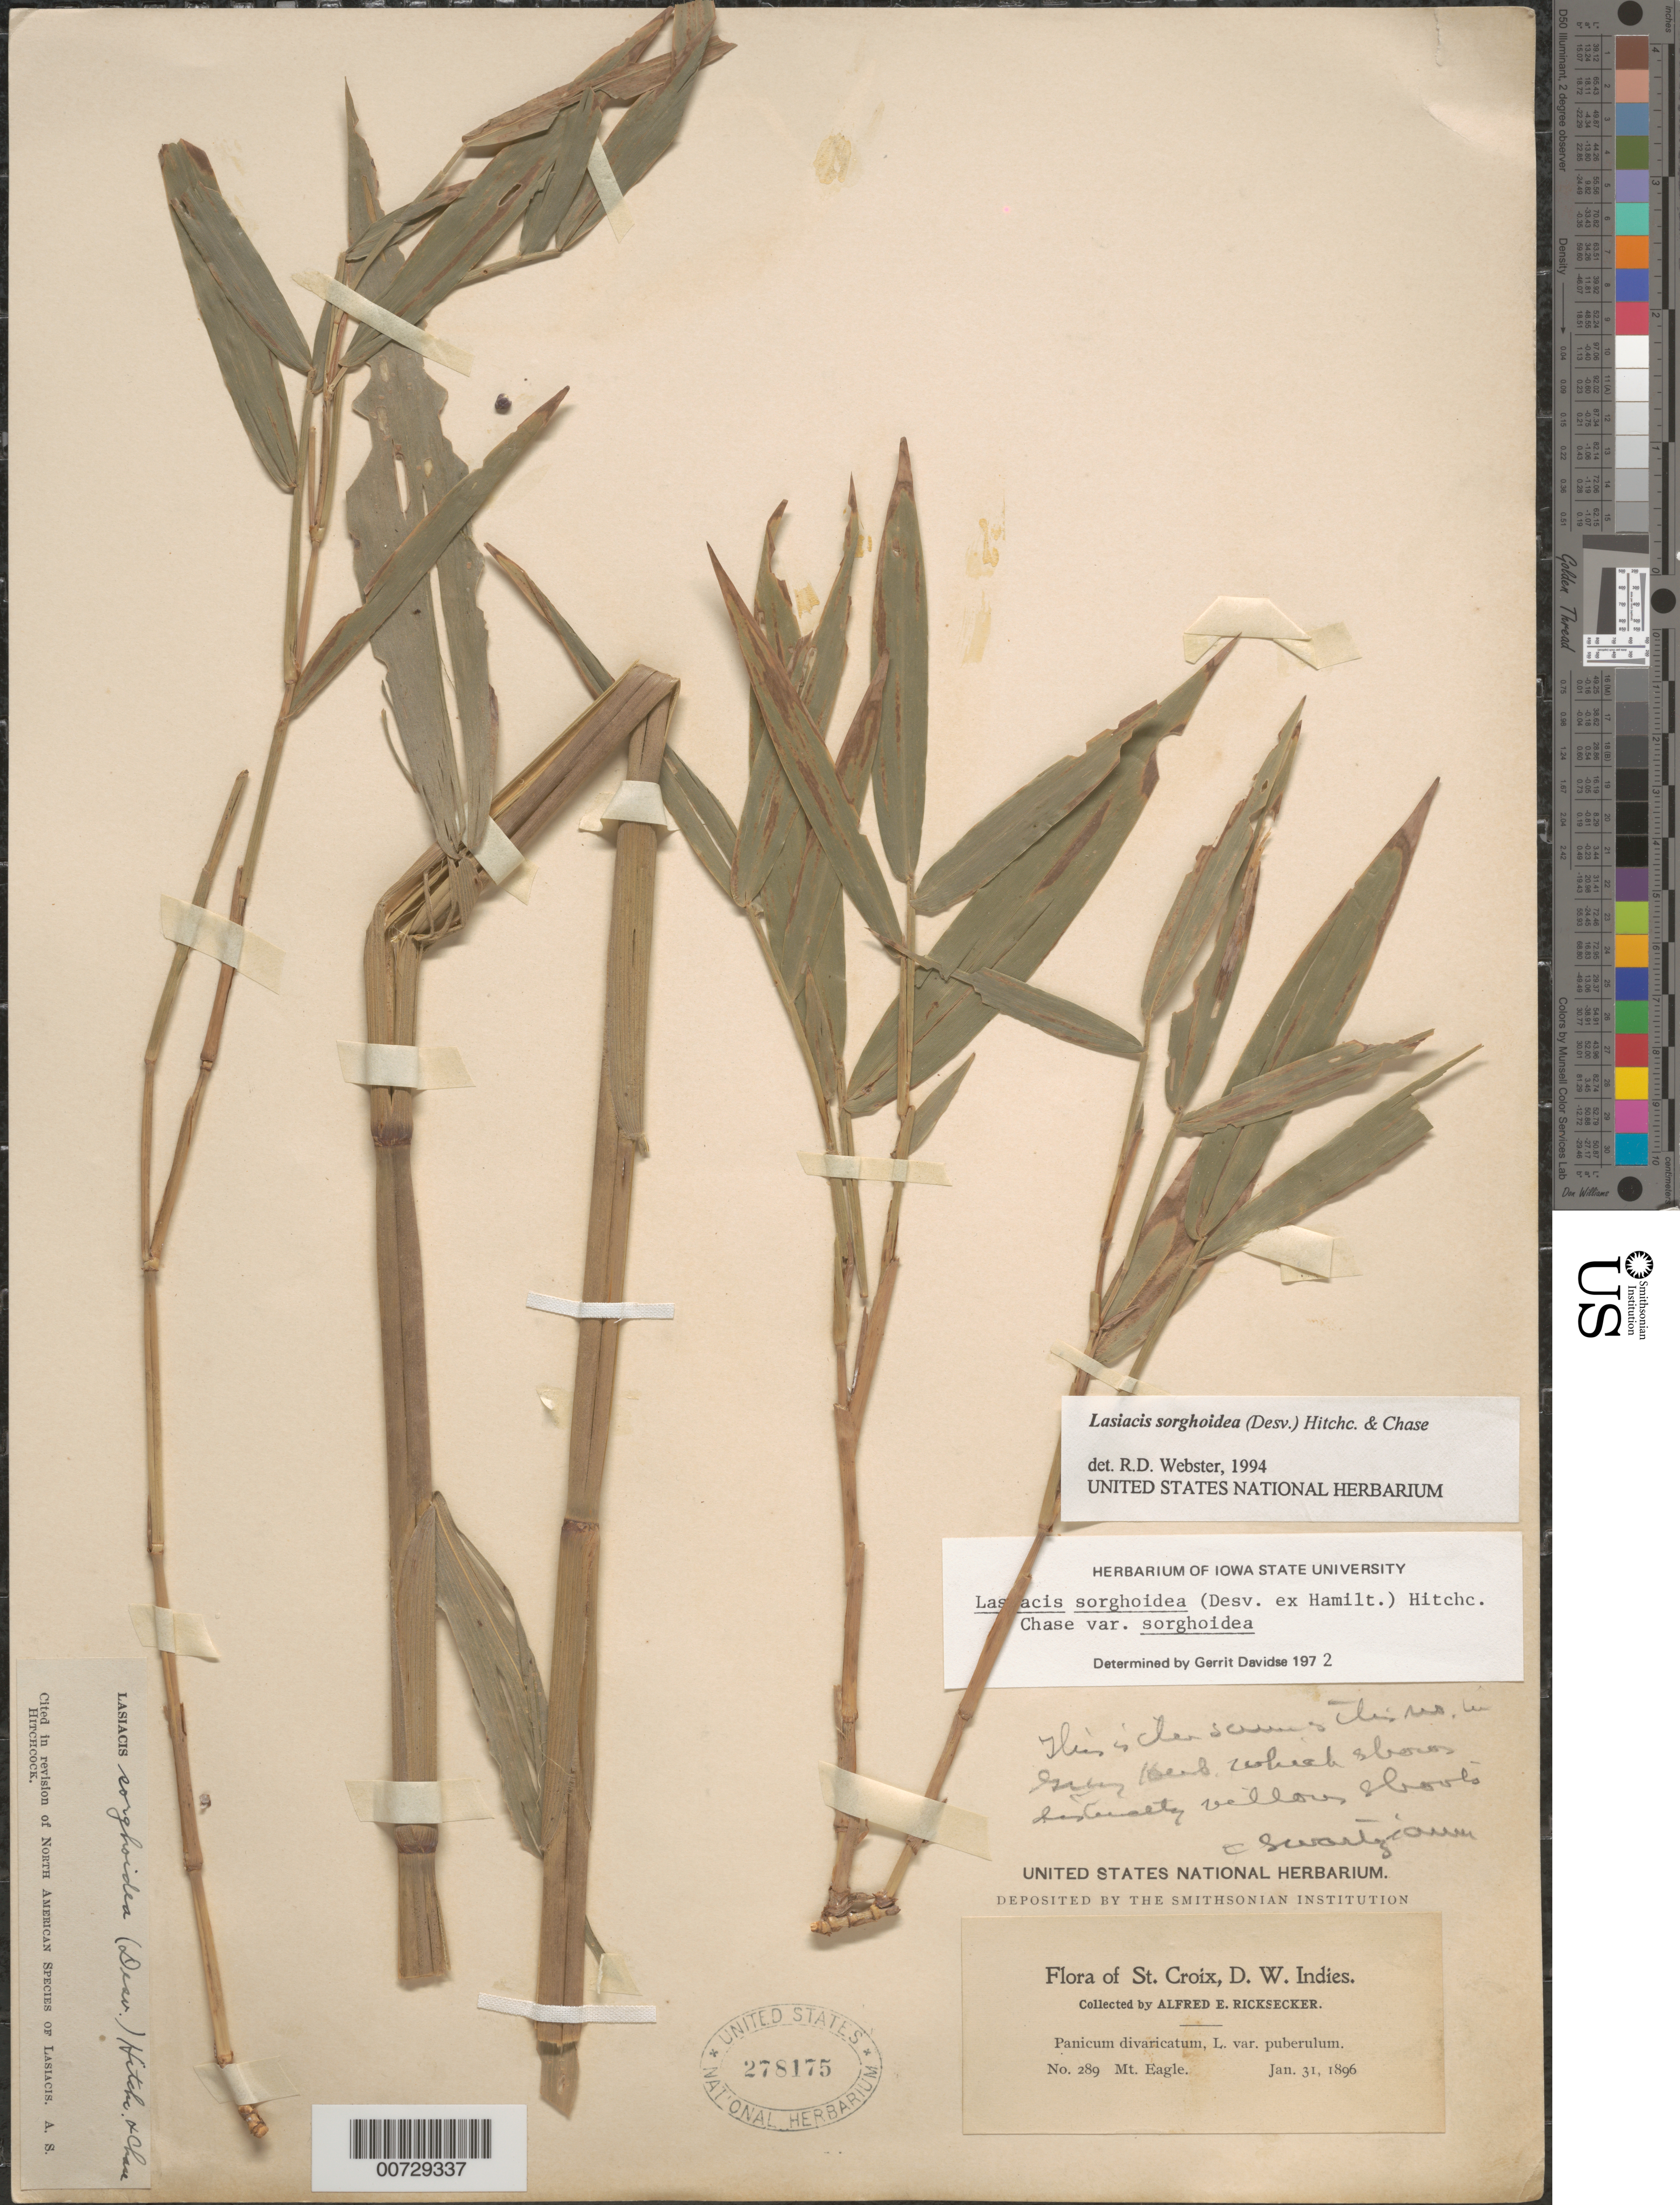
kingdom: Plantae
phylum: Tracheophyta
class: Liliopsida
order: Poales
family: Poaceae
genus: Lasiacis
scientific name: Lasiacis sorghoidea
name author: (Desv. ex Ham.) Hitchc. & Chase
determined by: Webster, Robert D.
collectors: A. E. Ricksecker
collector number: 289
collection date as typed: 31 Jan 1896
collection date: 1896-01-31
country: U.S. Virgin Islands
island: St. Croix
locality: St. Croix; Mt. Eagle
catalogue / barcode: US 278175